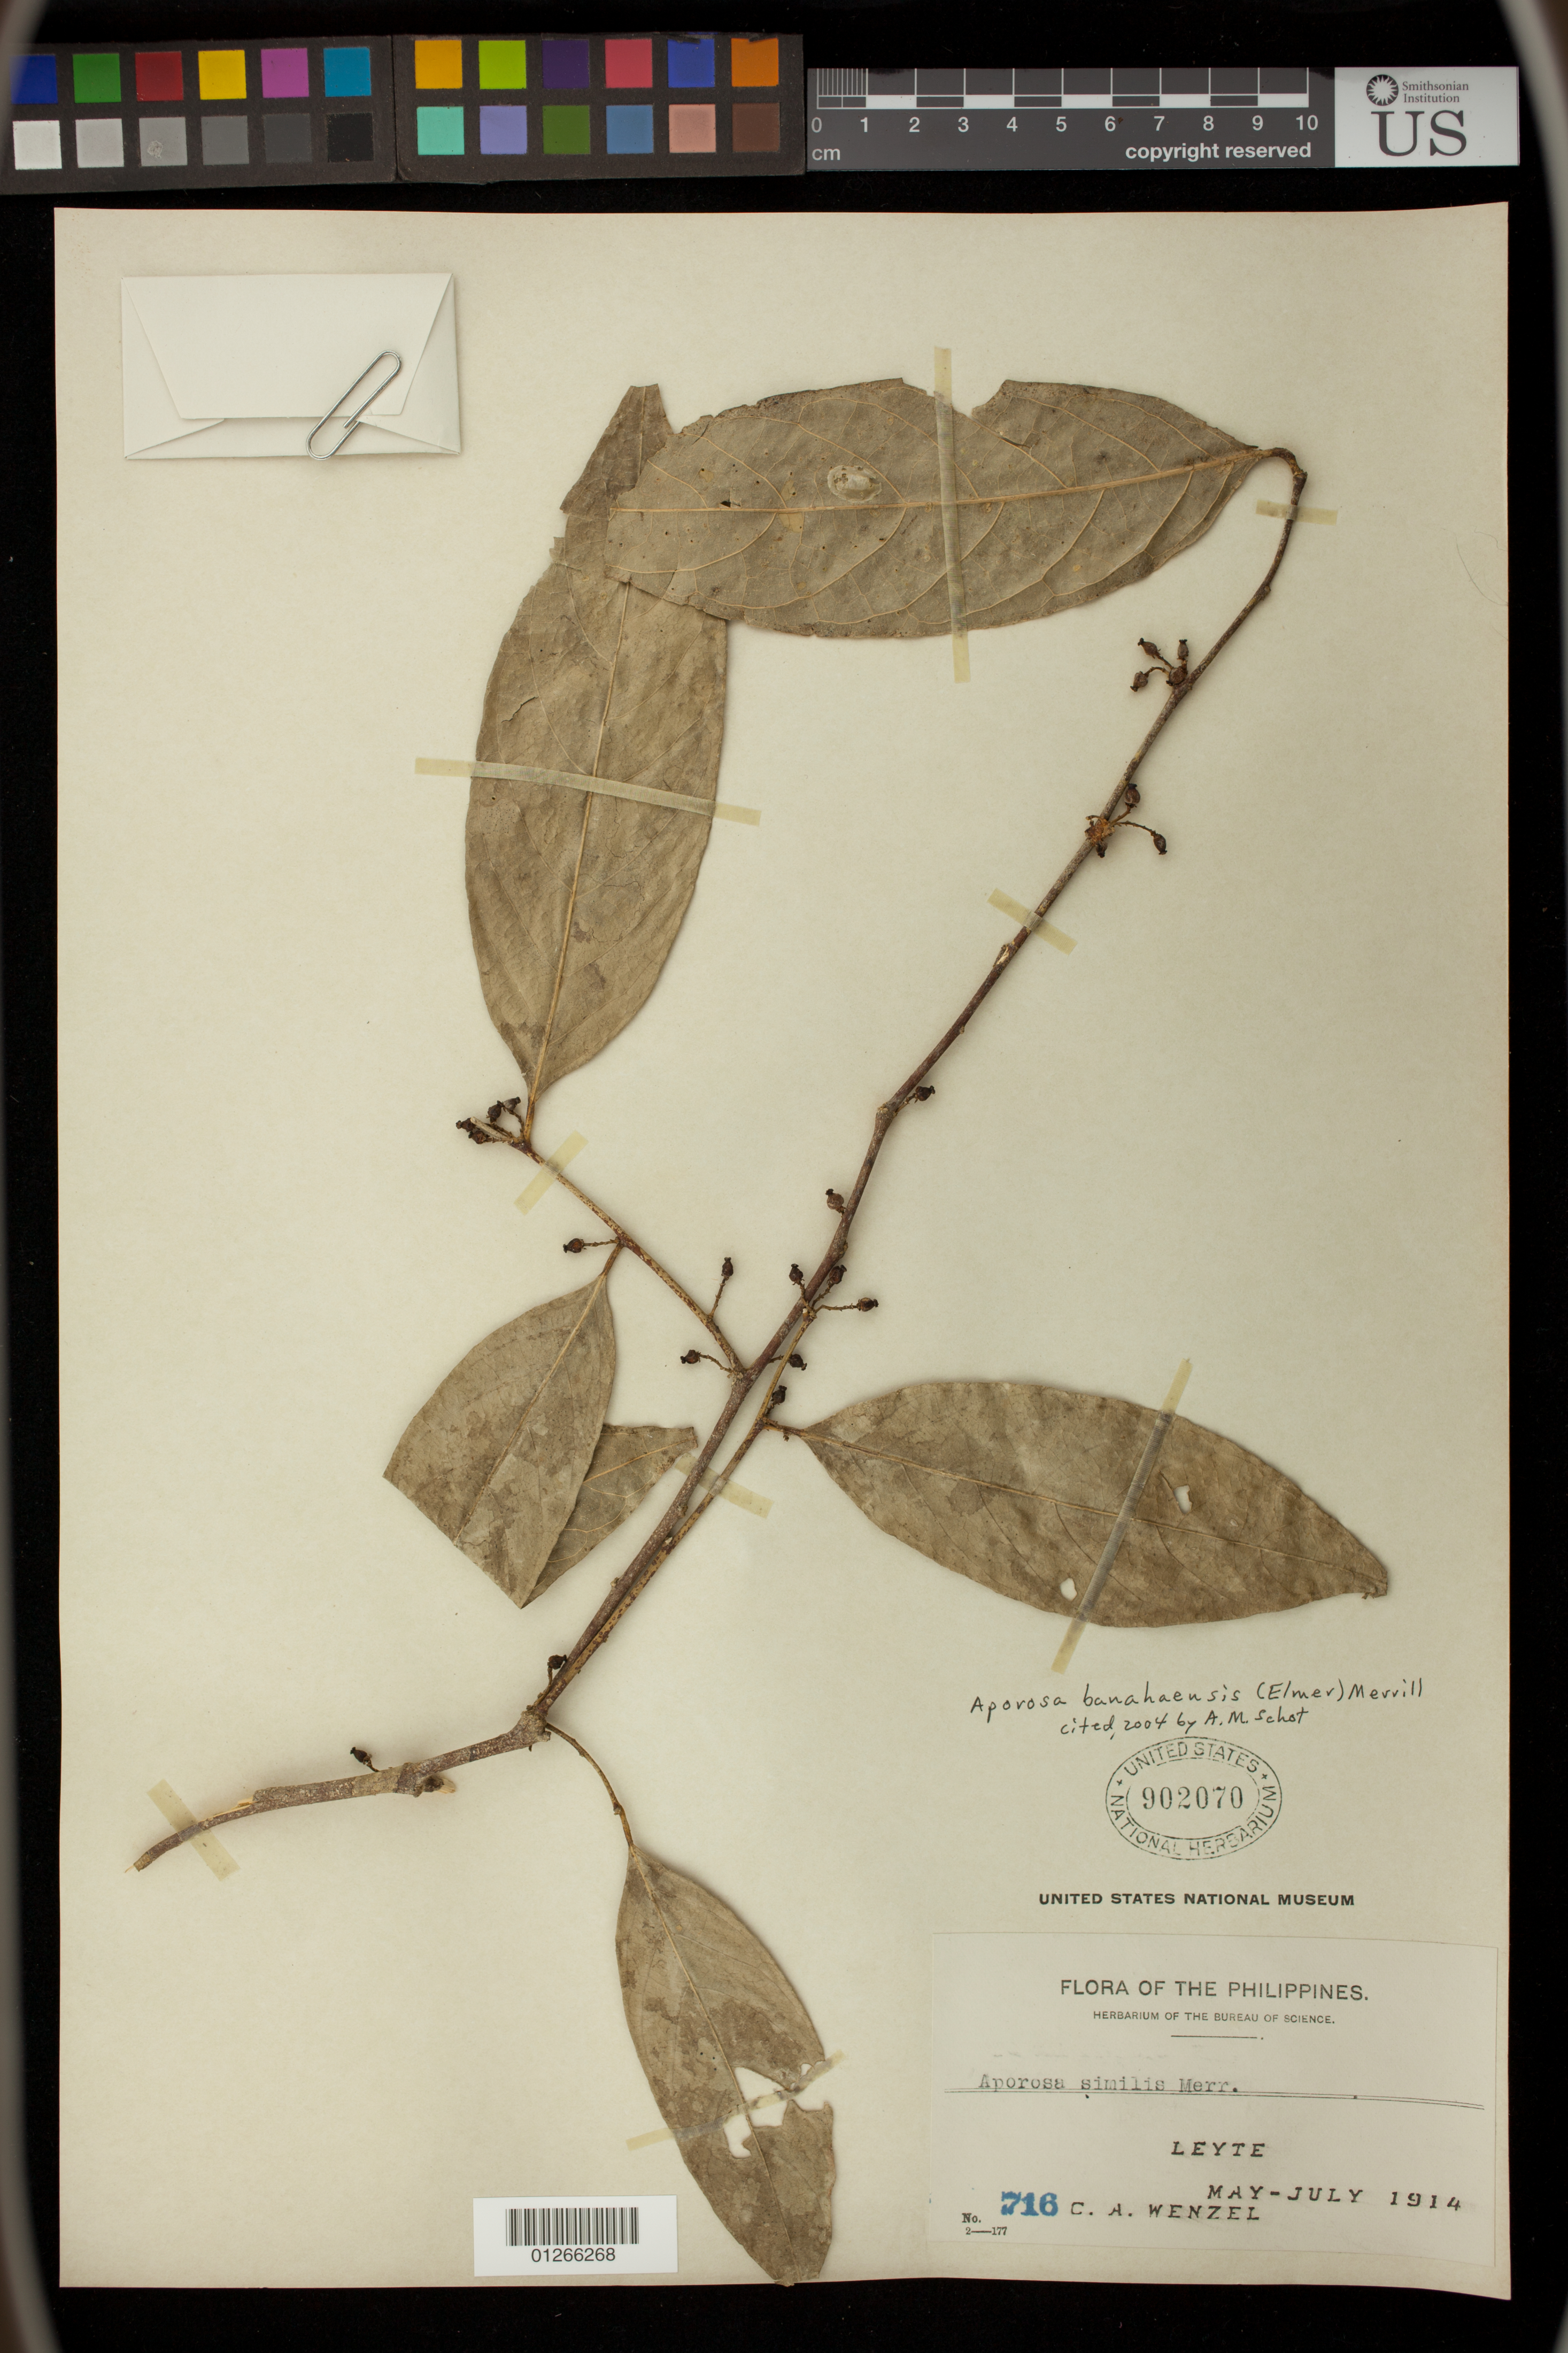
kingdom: Plantae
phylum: Tracheophyta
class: Magnoliopsida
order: Malpighiales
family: Phyllanthaceae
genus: Aporosa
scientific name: Aporosa banahaensis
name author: (Elmer) Merr.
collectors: C. Wenzel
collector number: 716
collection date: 1914-05/1914-07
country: Philippines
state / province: Eastern Visayas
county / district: Leyte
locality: Leyte